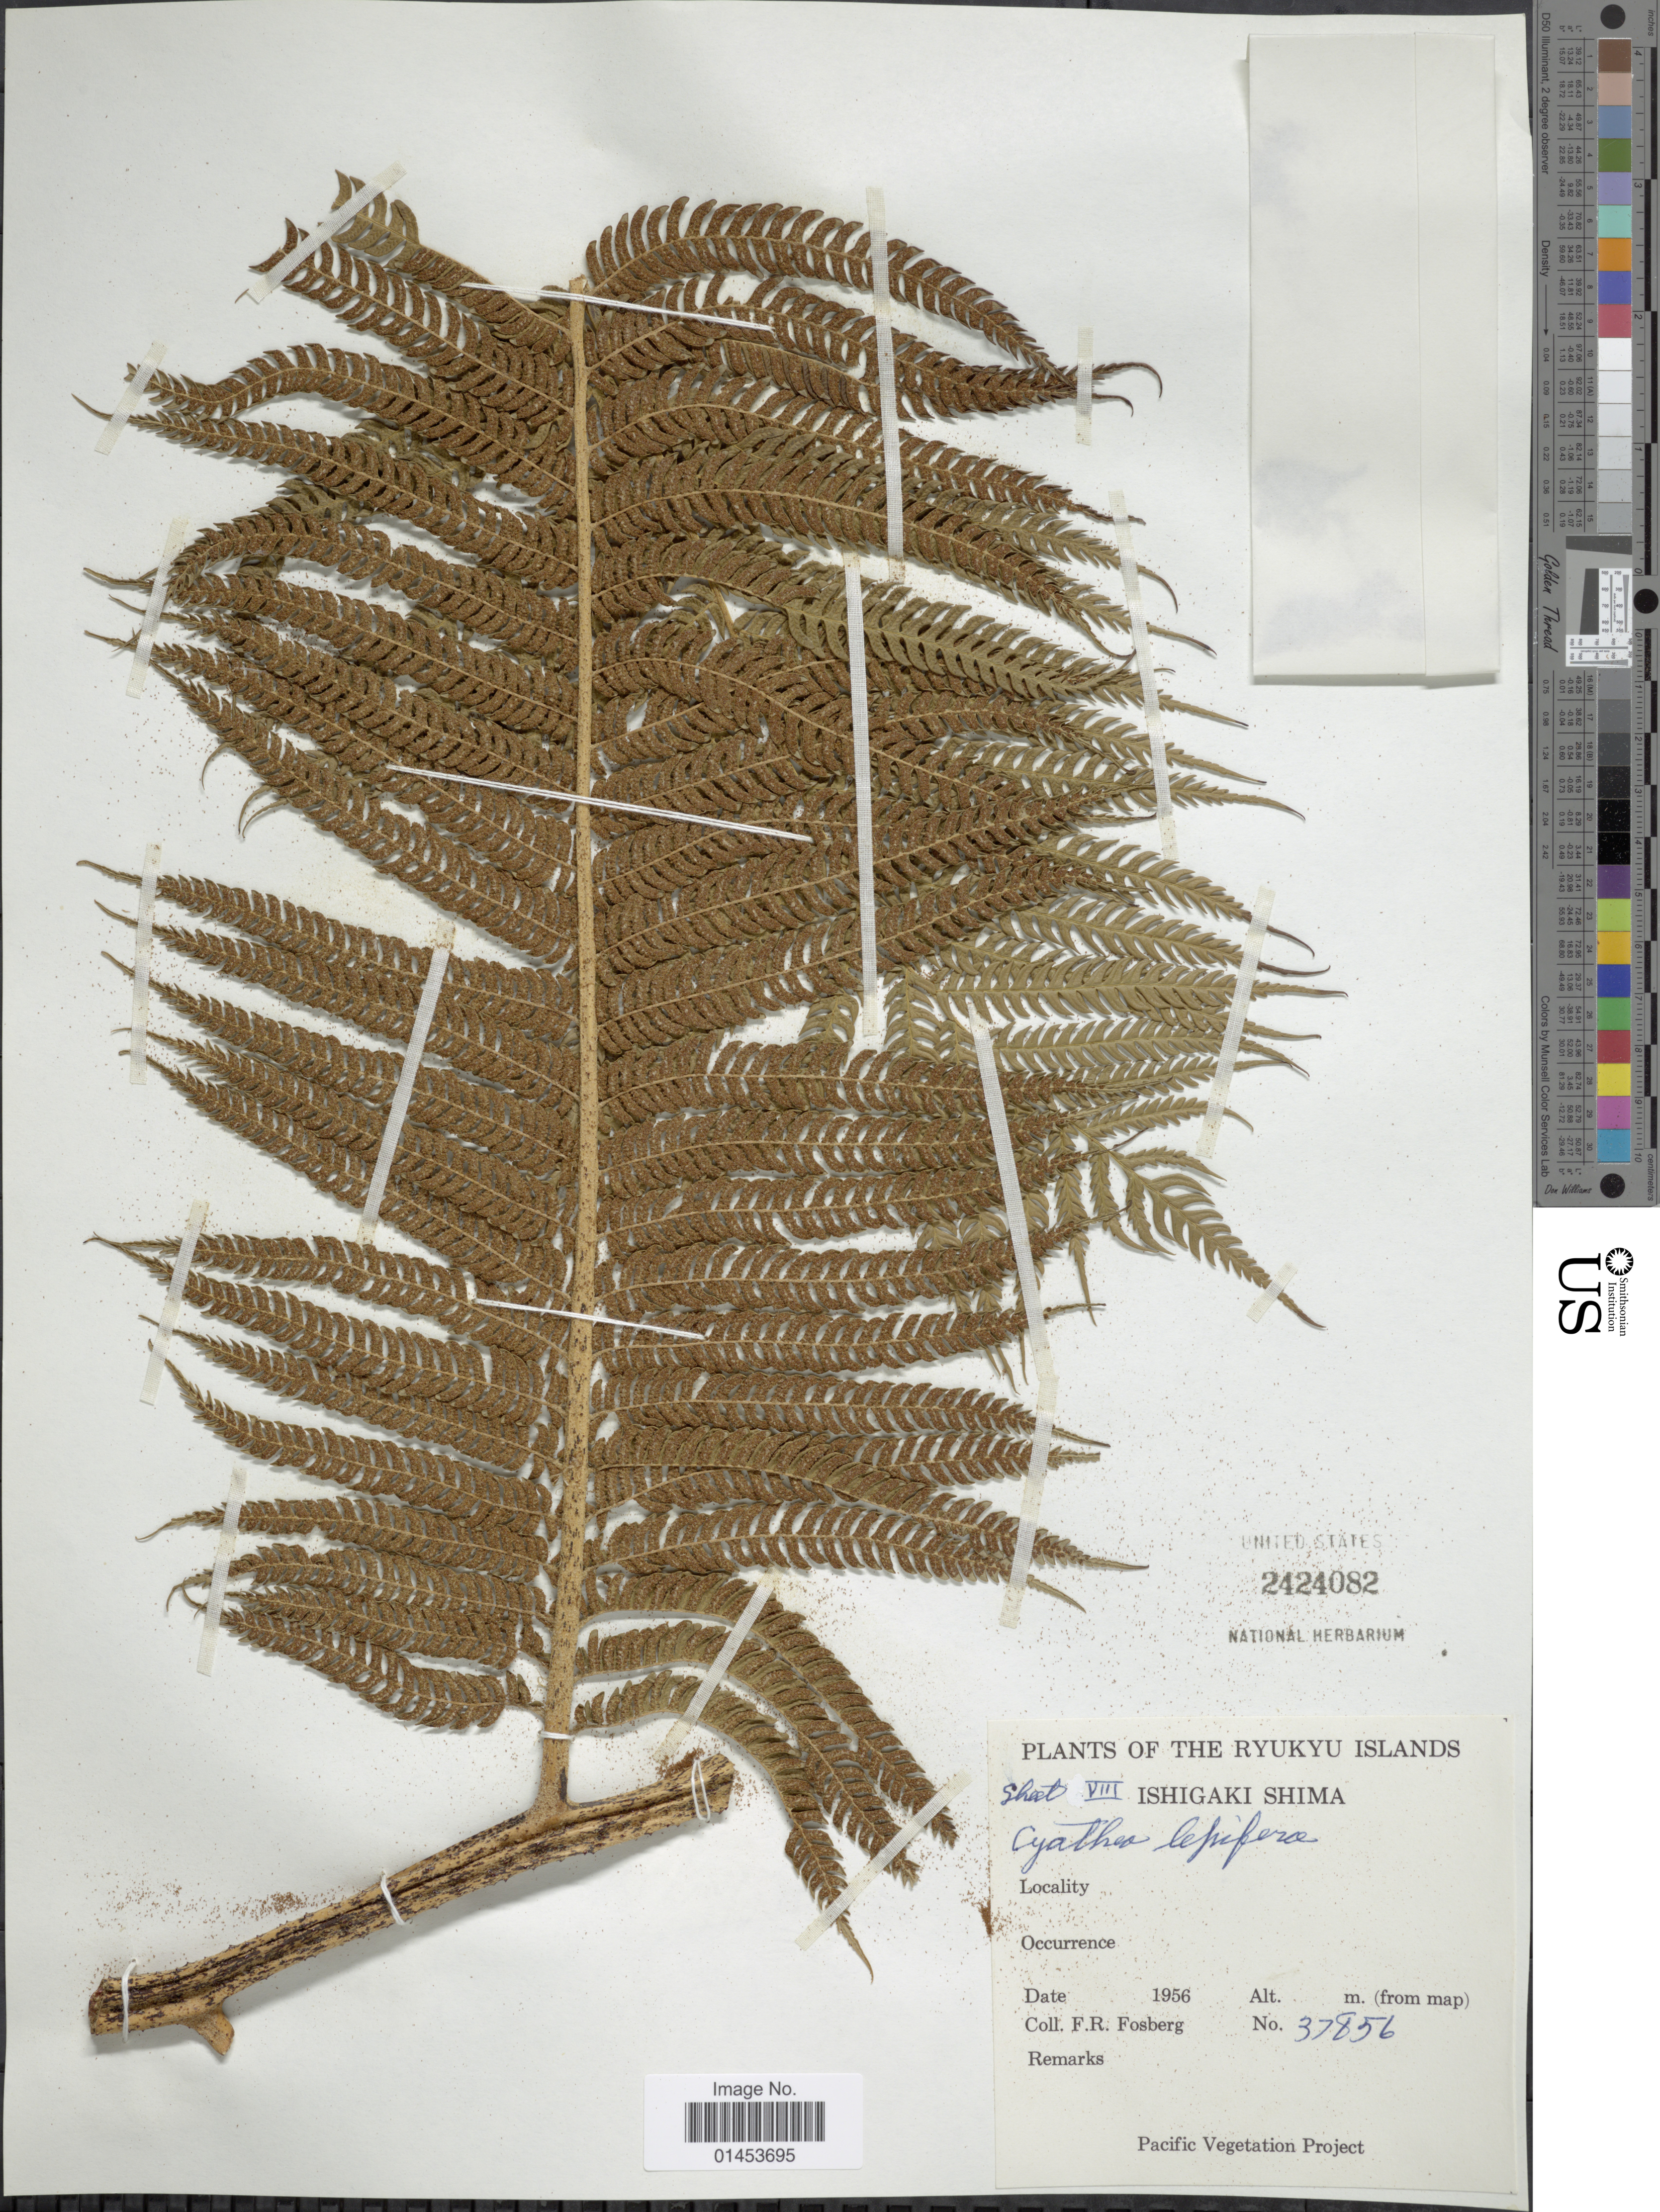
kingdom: Plantae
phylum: Tracheophyta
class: Polypodiopsida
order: Cyatheales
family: Cyatheaceae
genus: Cyathea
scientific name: Cyathea lepifera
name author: (J. Sm.) Copel.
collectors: F. R. Fosberg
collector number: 37856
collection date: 1956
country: Japan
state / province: Okinawa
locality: Ryukyu Islands, Ishigaki Shima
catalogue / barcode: US 2424082